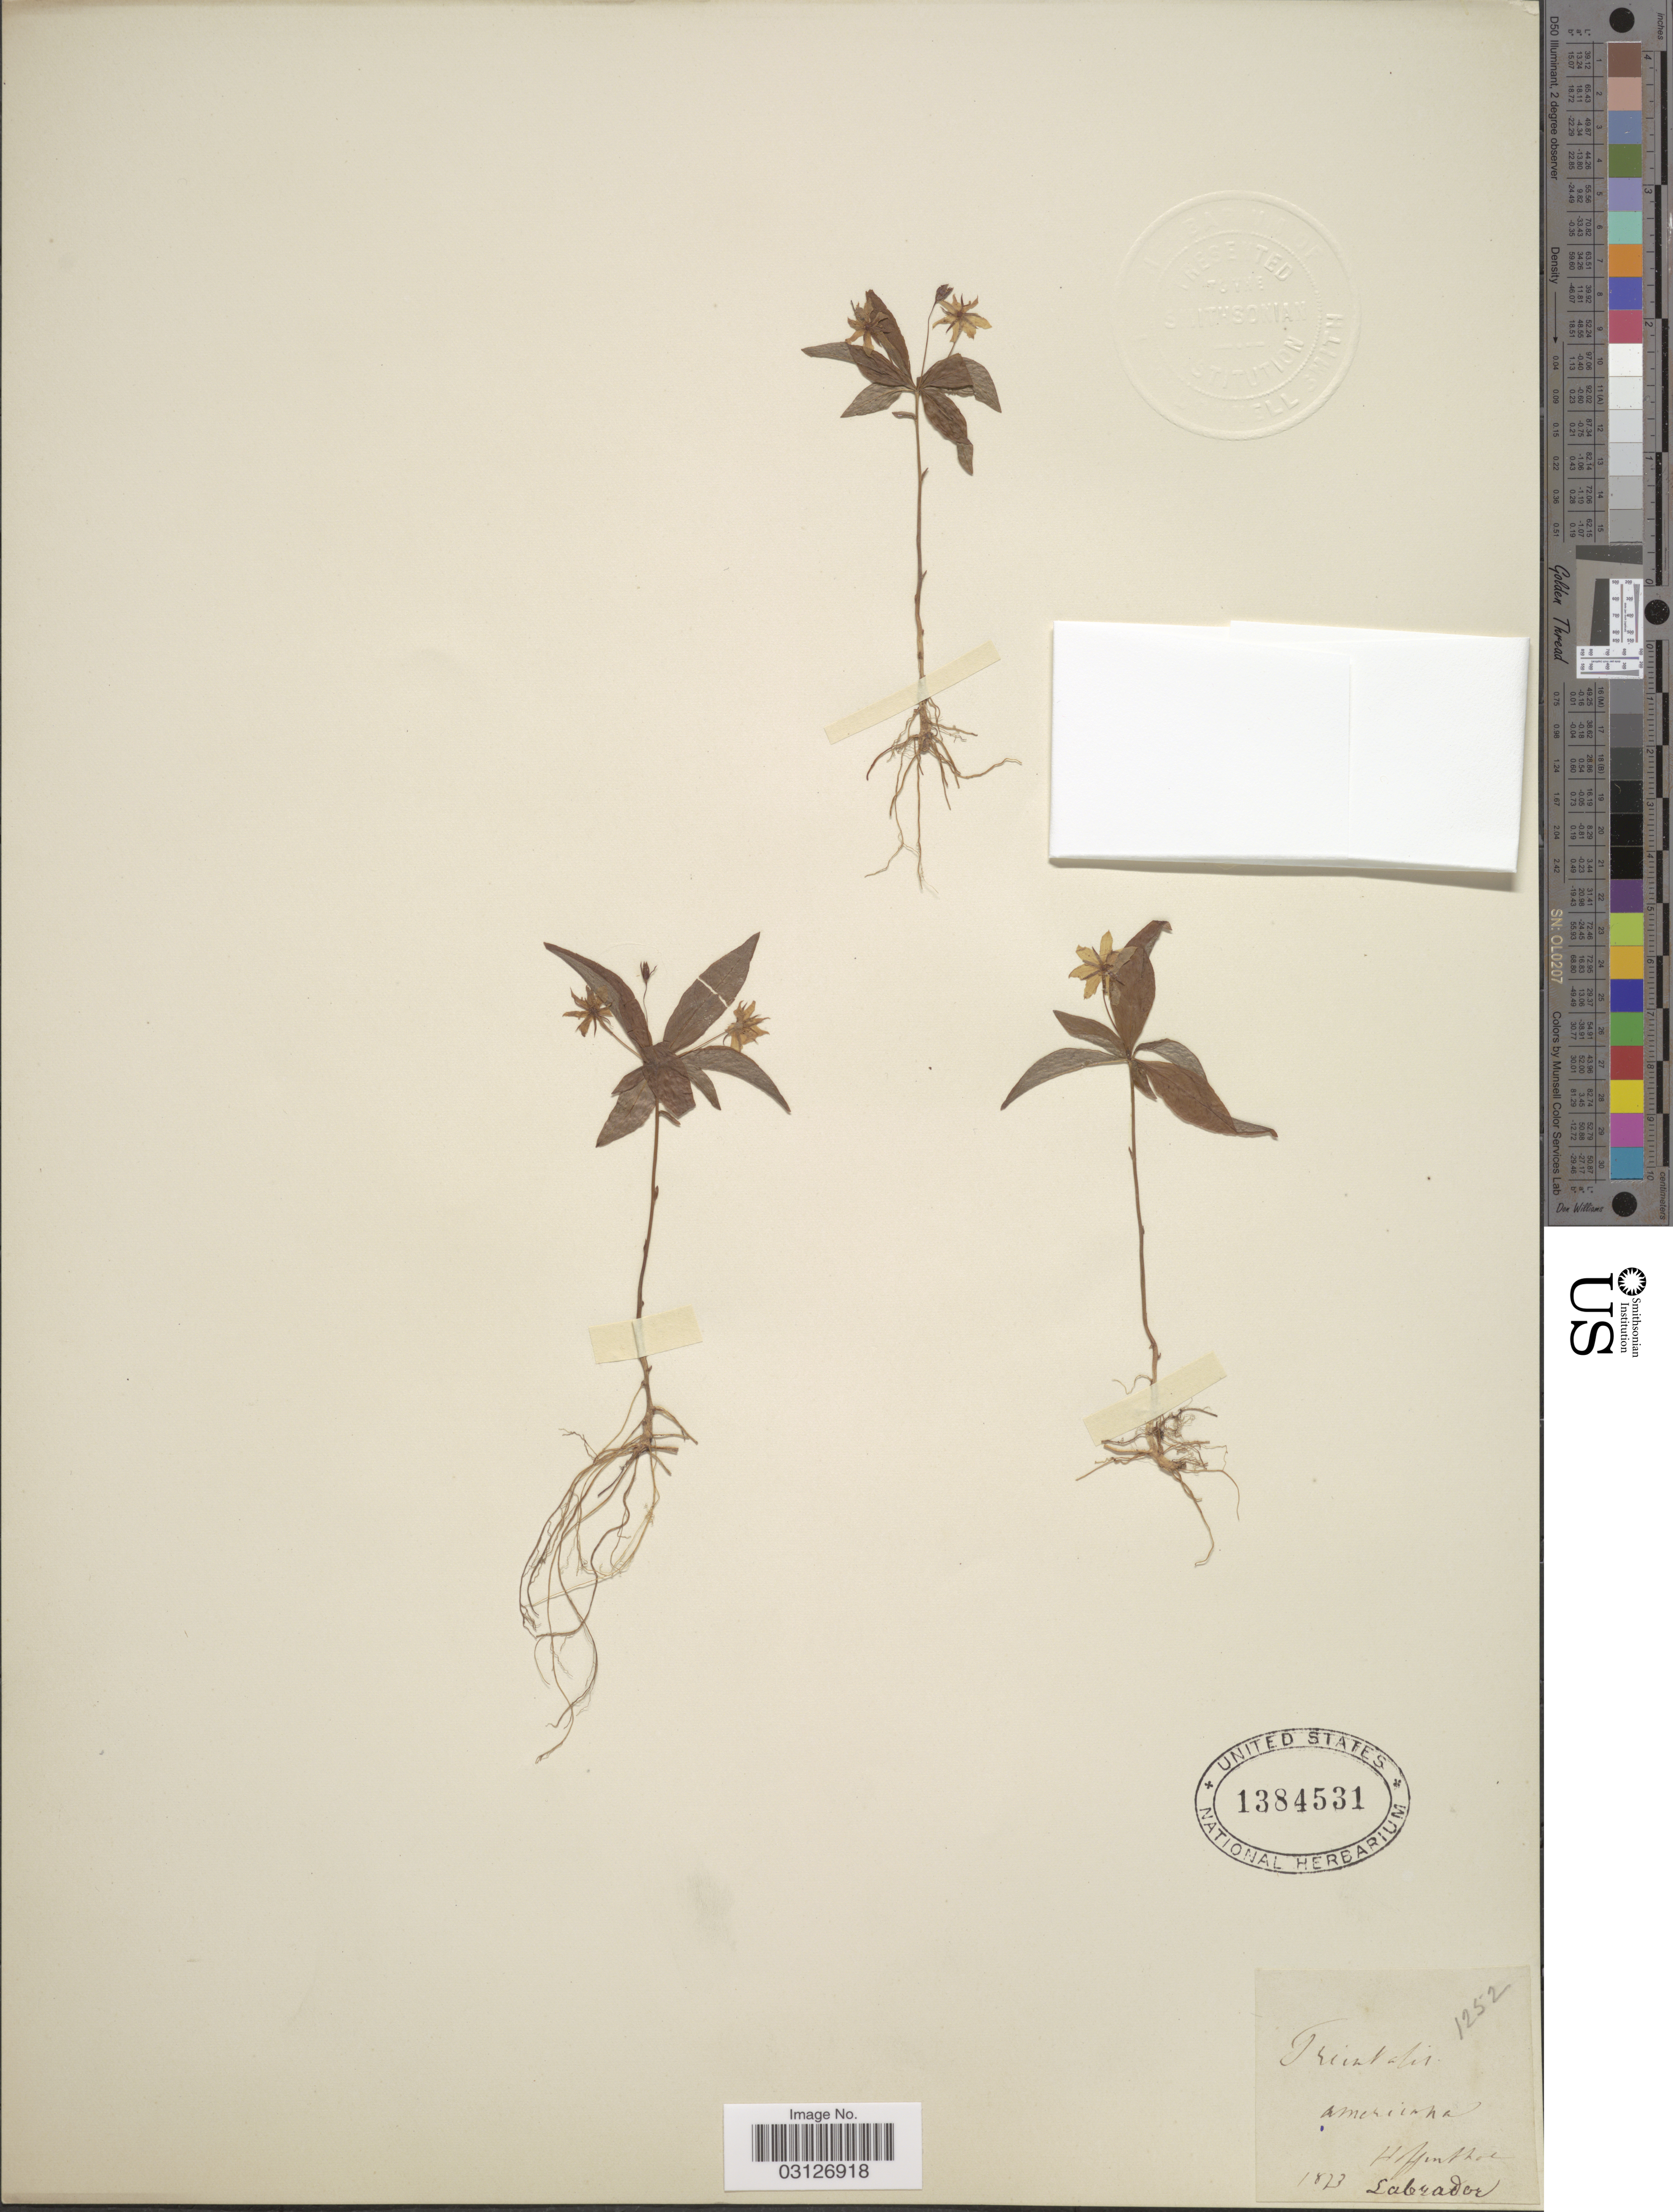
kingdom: Plantae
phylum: Tracheophyta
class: Magnoliopsida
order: Ericales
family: Primulaceae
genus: Trientalis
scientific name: Trientalis americana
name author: Pursh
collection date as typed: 1823 (or 1873?)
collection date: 1823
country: Canada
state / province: Newfoundland and Labrador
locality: Americana [unsure placement] Labrador.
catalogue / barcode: US 13384531